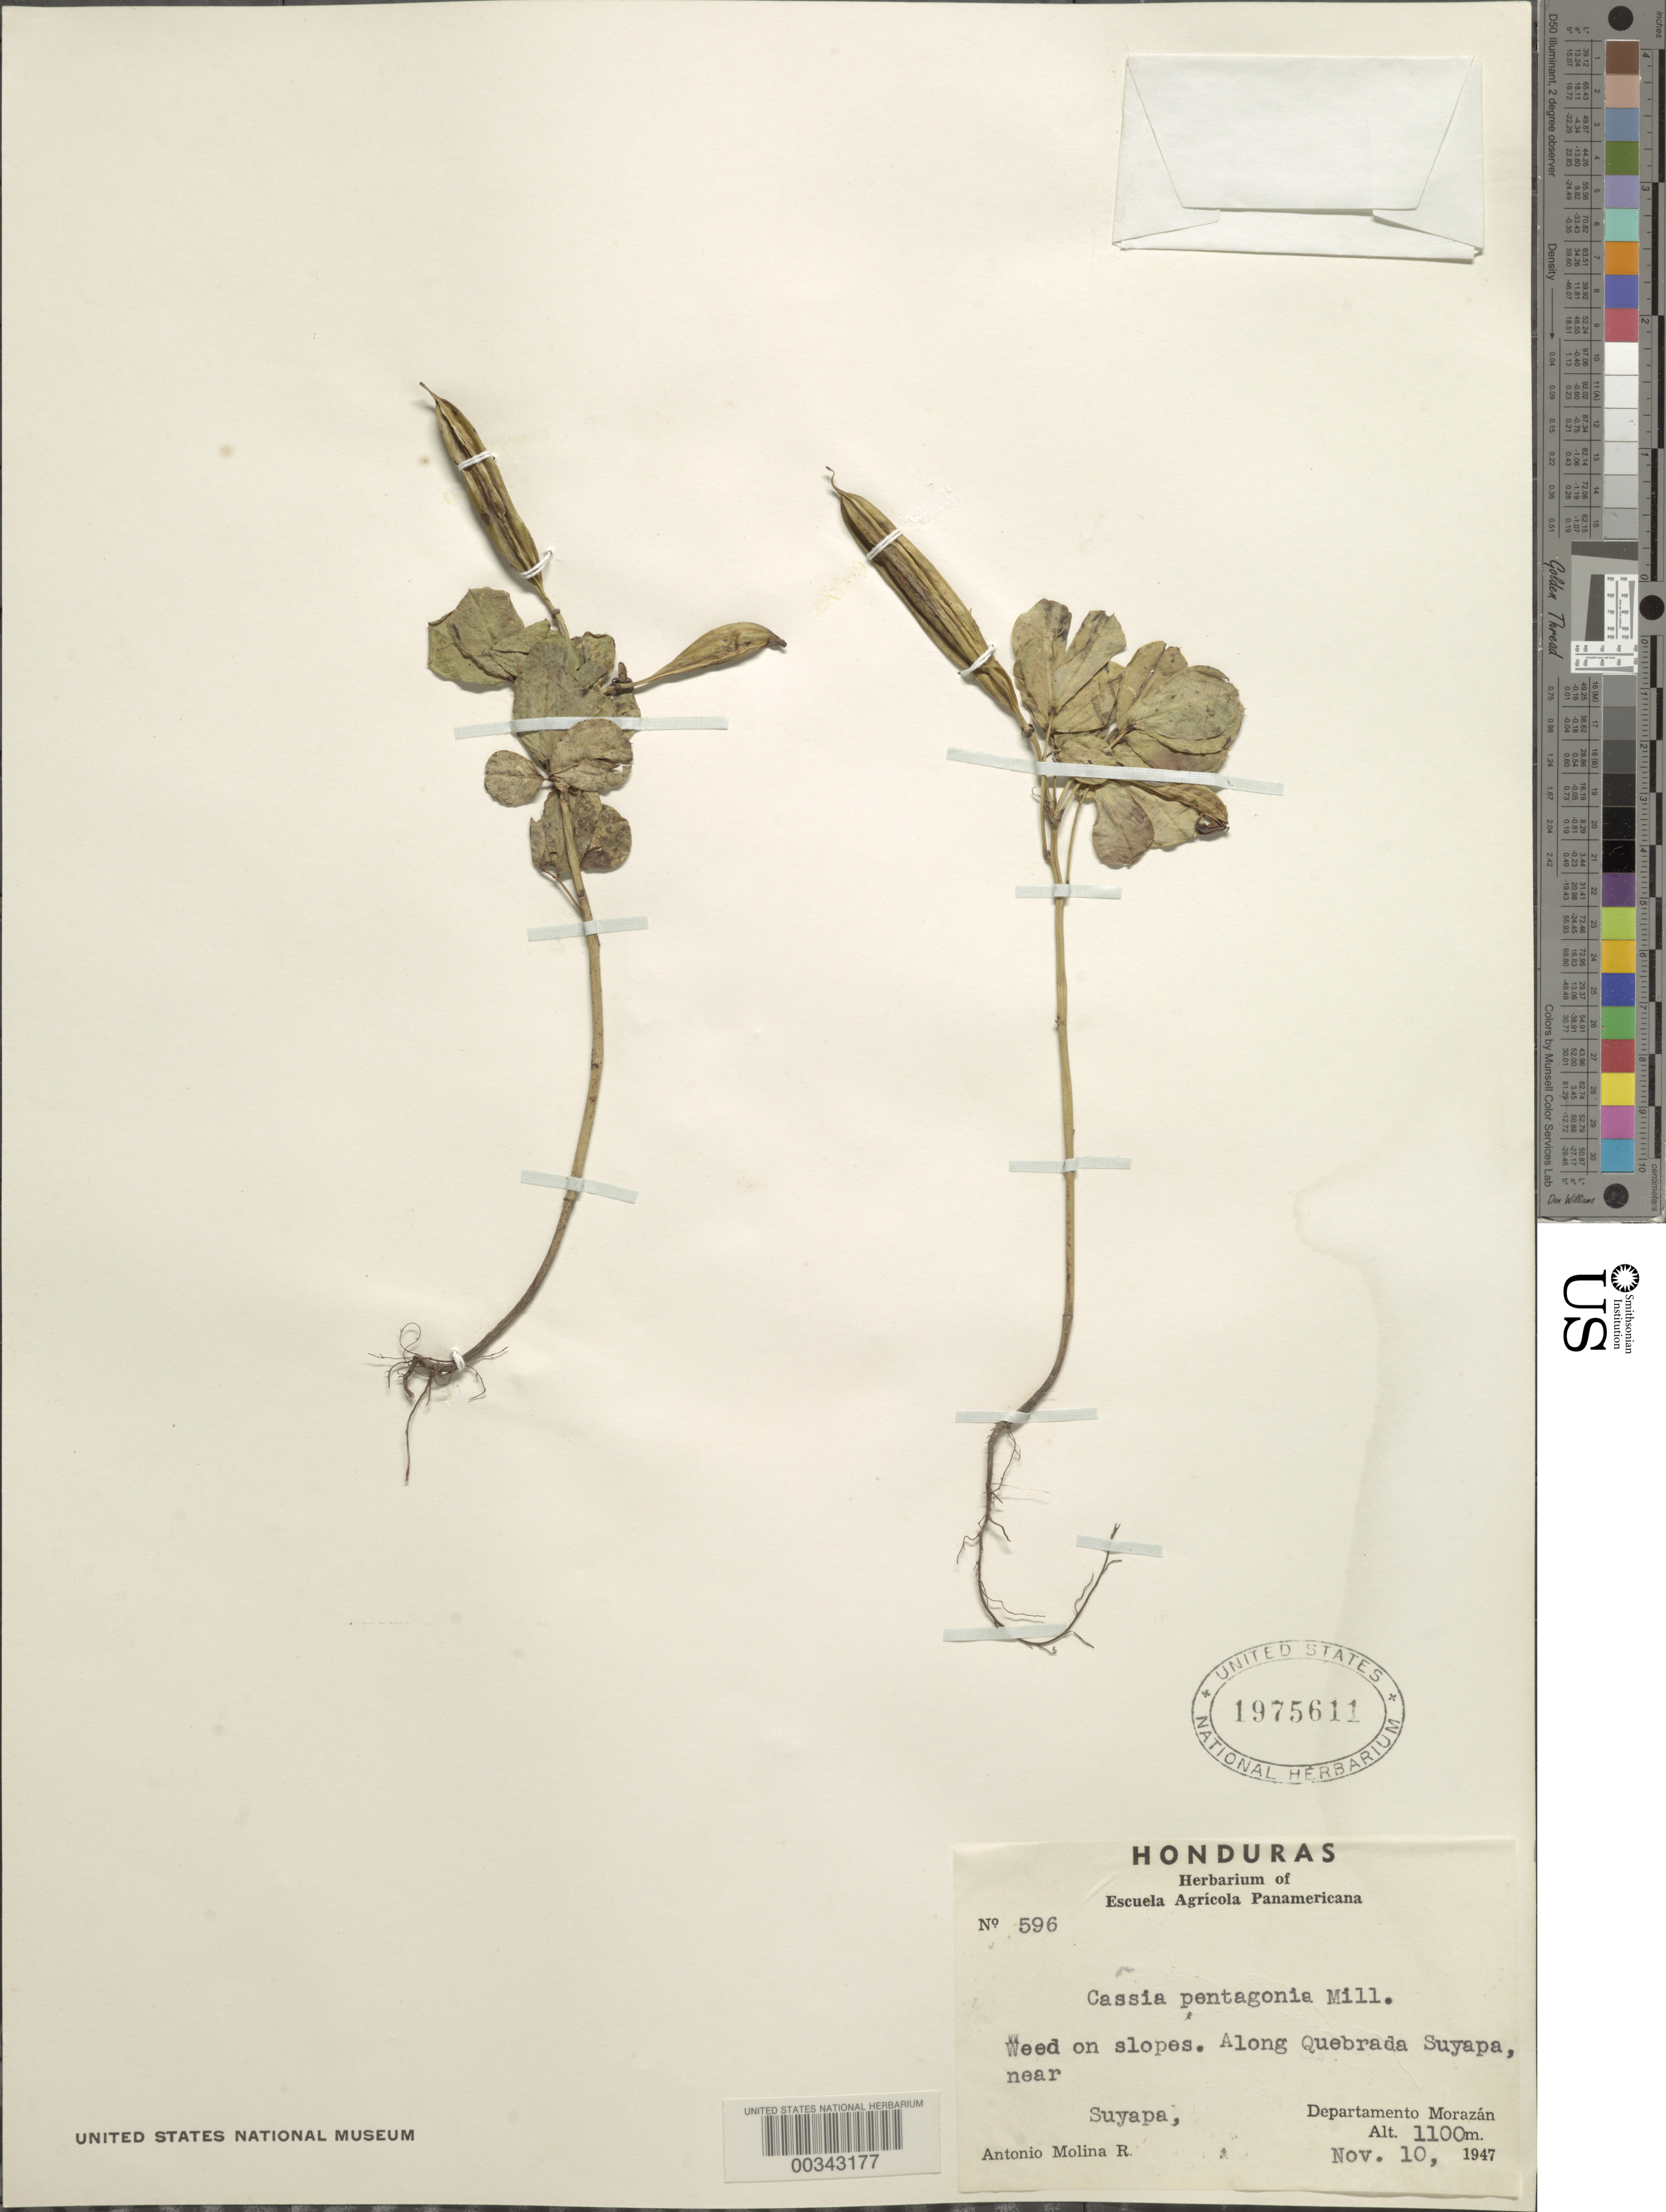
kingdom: Plantae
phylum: Tracheophyta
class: Magnoliopsida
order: Fabales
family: Fabaceae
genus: Senna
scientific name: Senna pentagonia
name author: (Mill.) H.S. Irwin & Barneby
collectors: A. Molina R.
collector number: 596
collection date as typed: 10 Nov 1947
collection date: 1947-11-10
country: Honduras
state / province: Fco. Morazán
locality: Along Quebrada Suyapa, near Suyapa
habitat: On slopes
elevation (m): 1100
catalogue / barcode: US 1975611